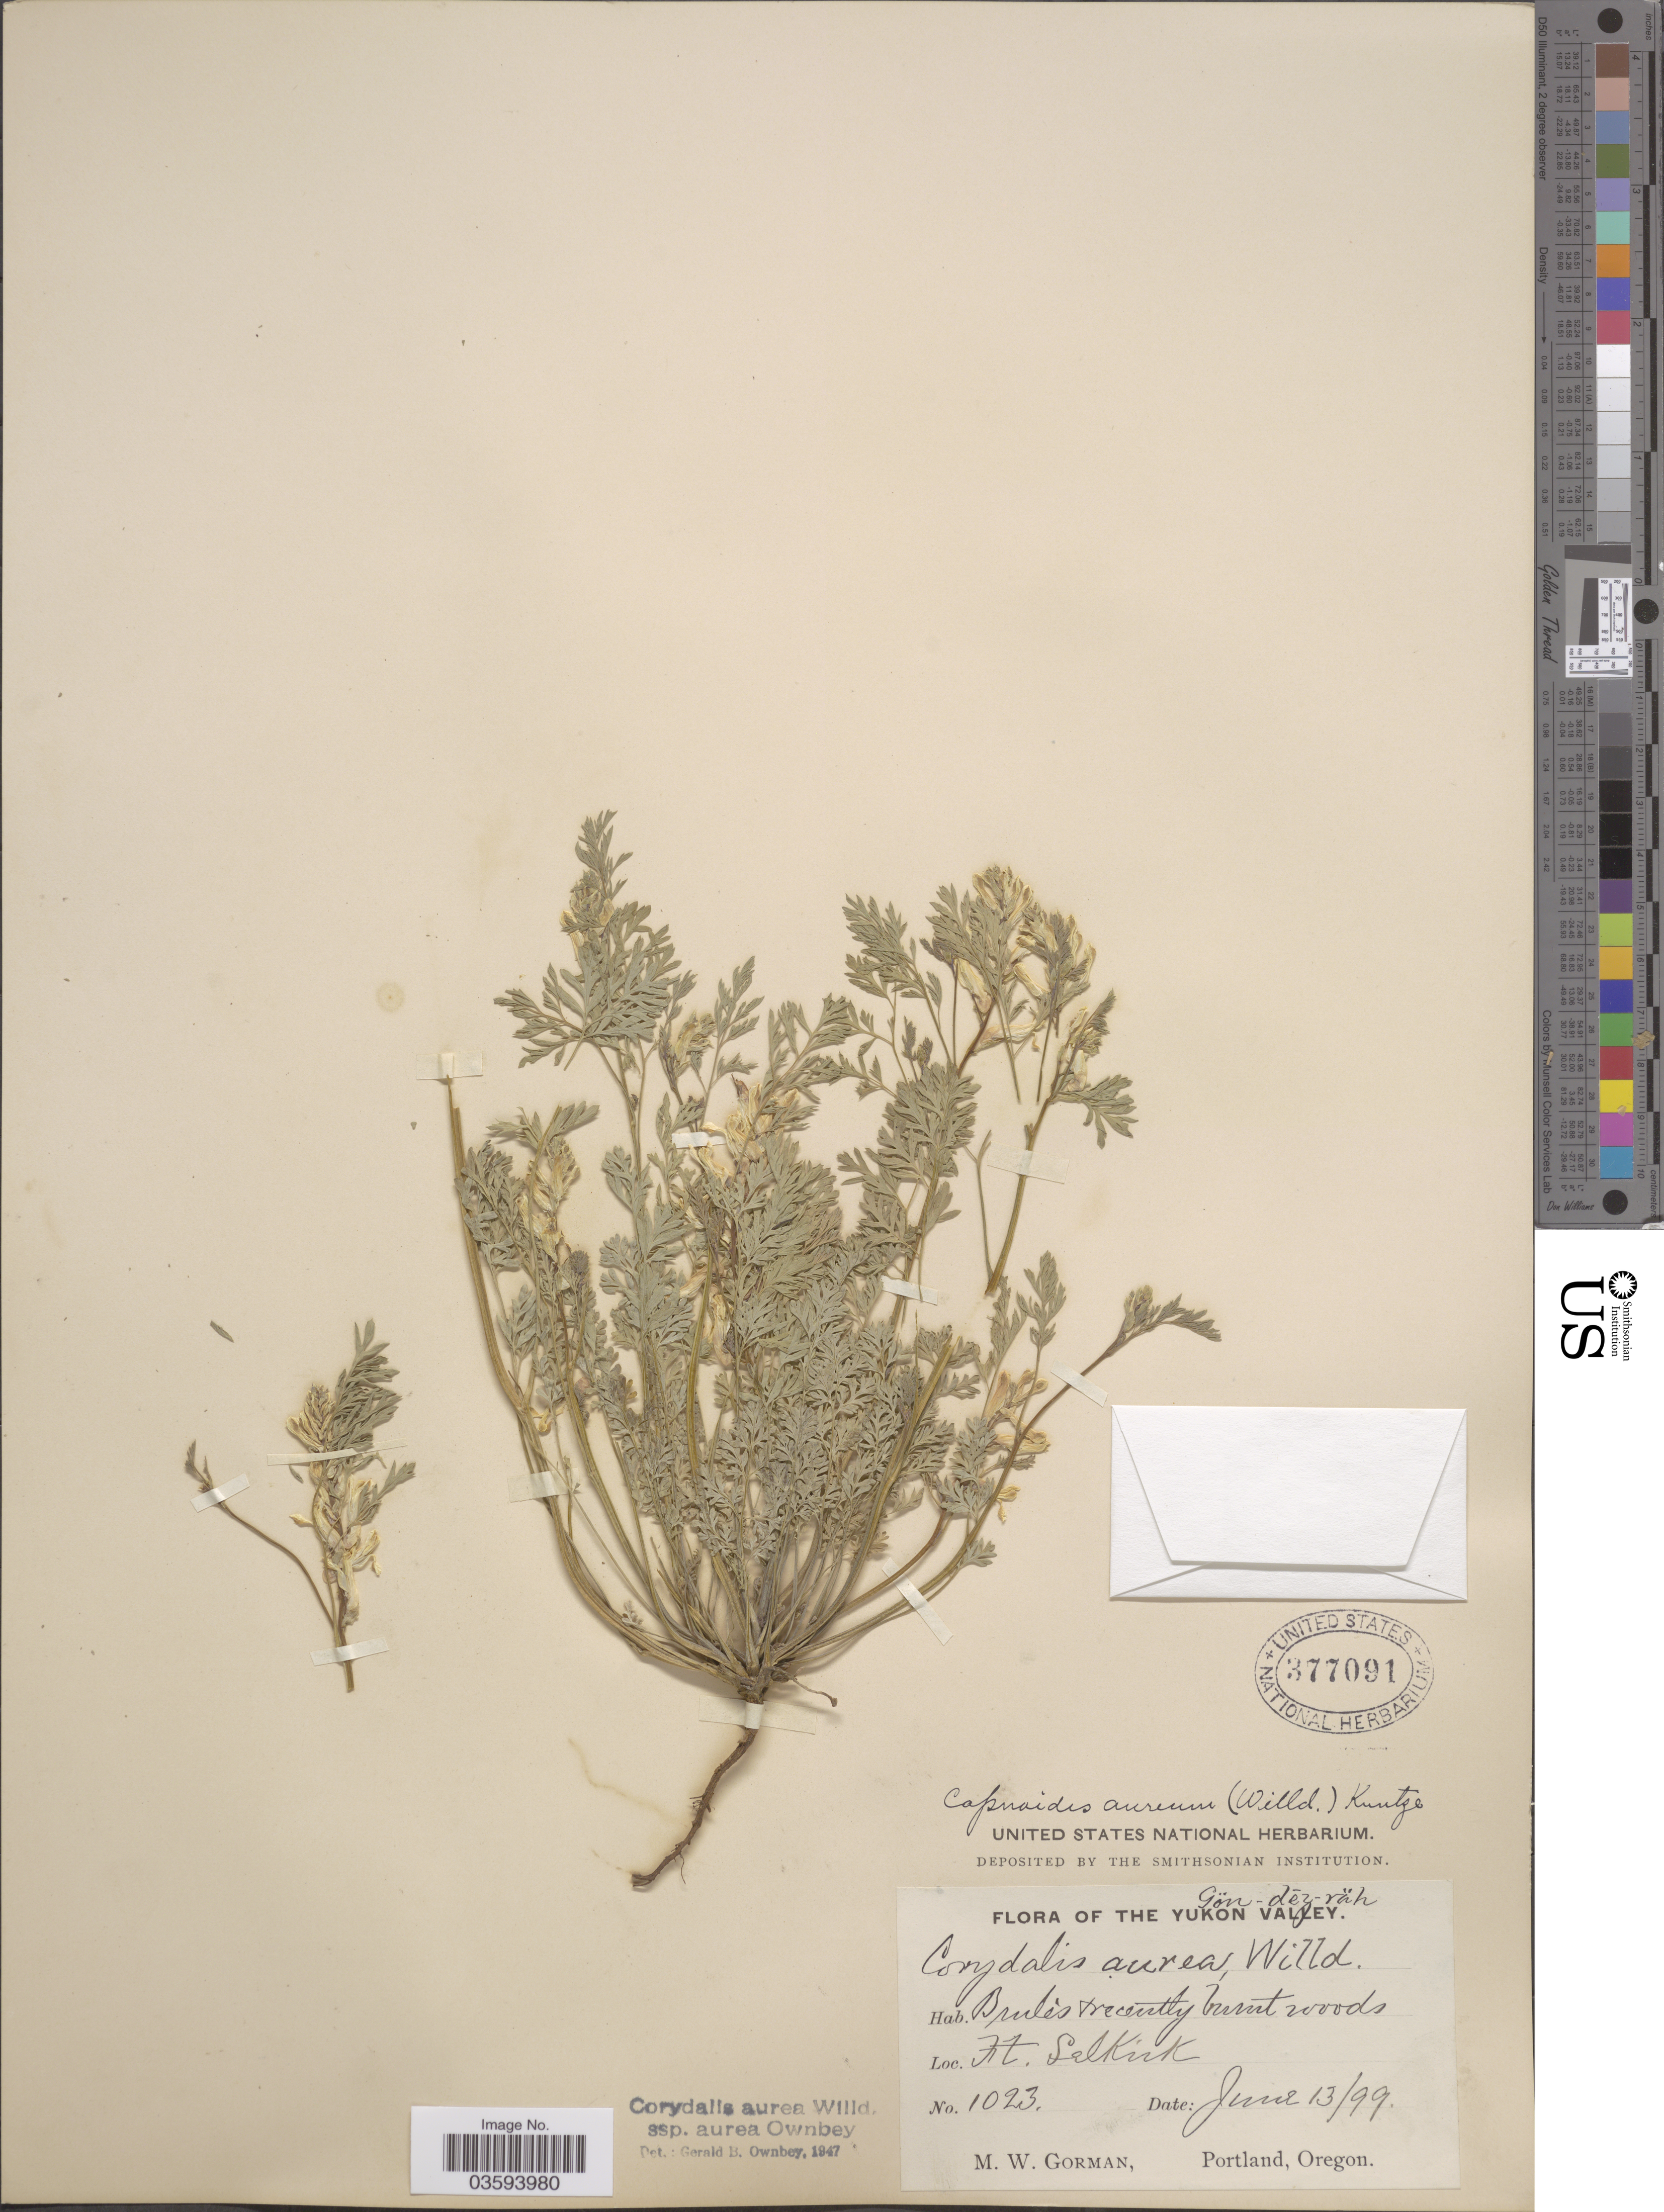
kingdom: Plantae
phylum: Tracheophyta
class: Magnoliopsida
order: Ranunculales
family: Papaveraceae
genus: Corydalis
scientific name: Corydalis aurea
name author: Willd.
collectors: M. W. Gorman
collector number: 1023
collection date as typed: Transcribed d/m/y: 13/6/99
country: Canada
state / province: Yukon Territory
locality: The Yukon Valley. Ft. Selkirk.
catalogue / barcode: US 377091